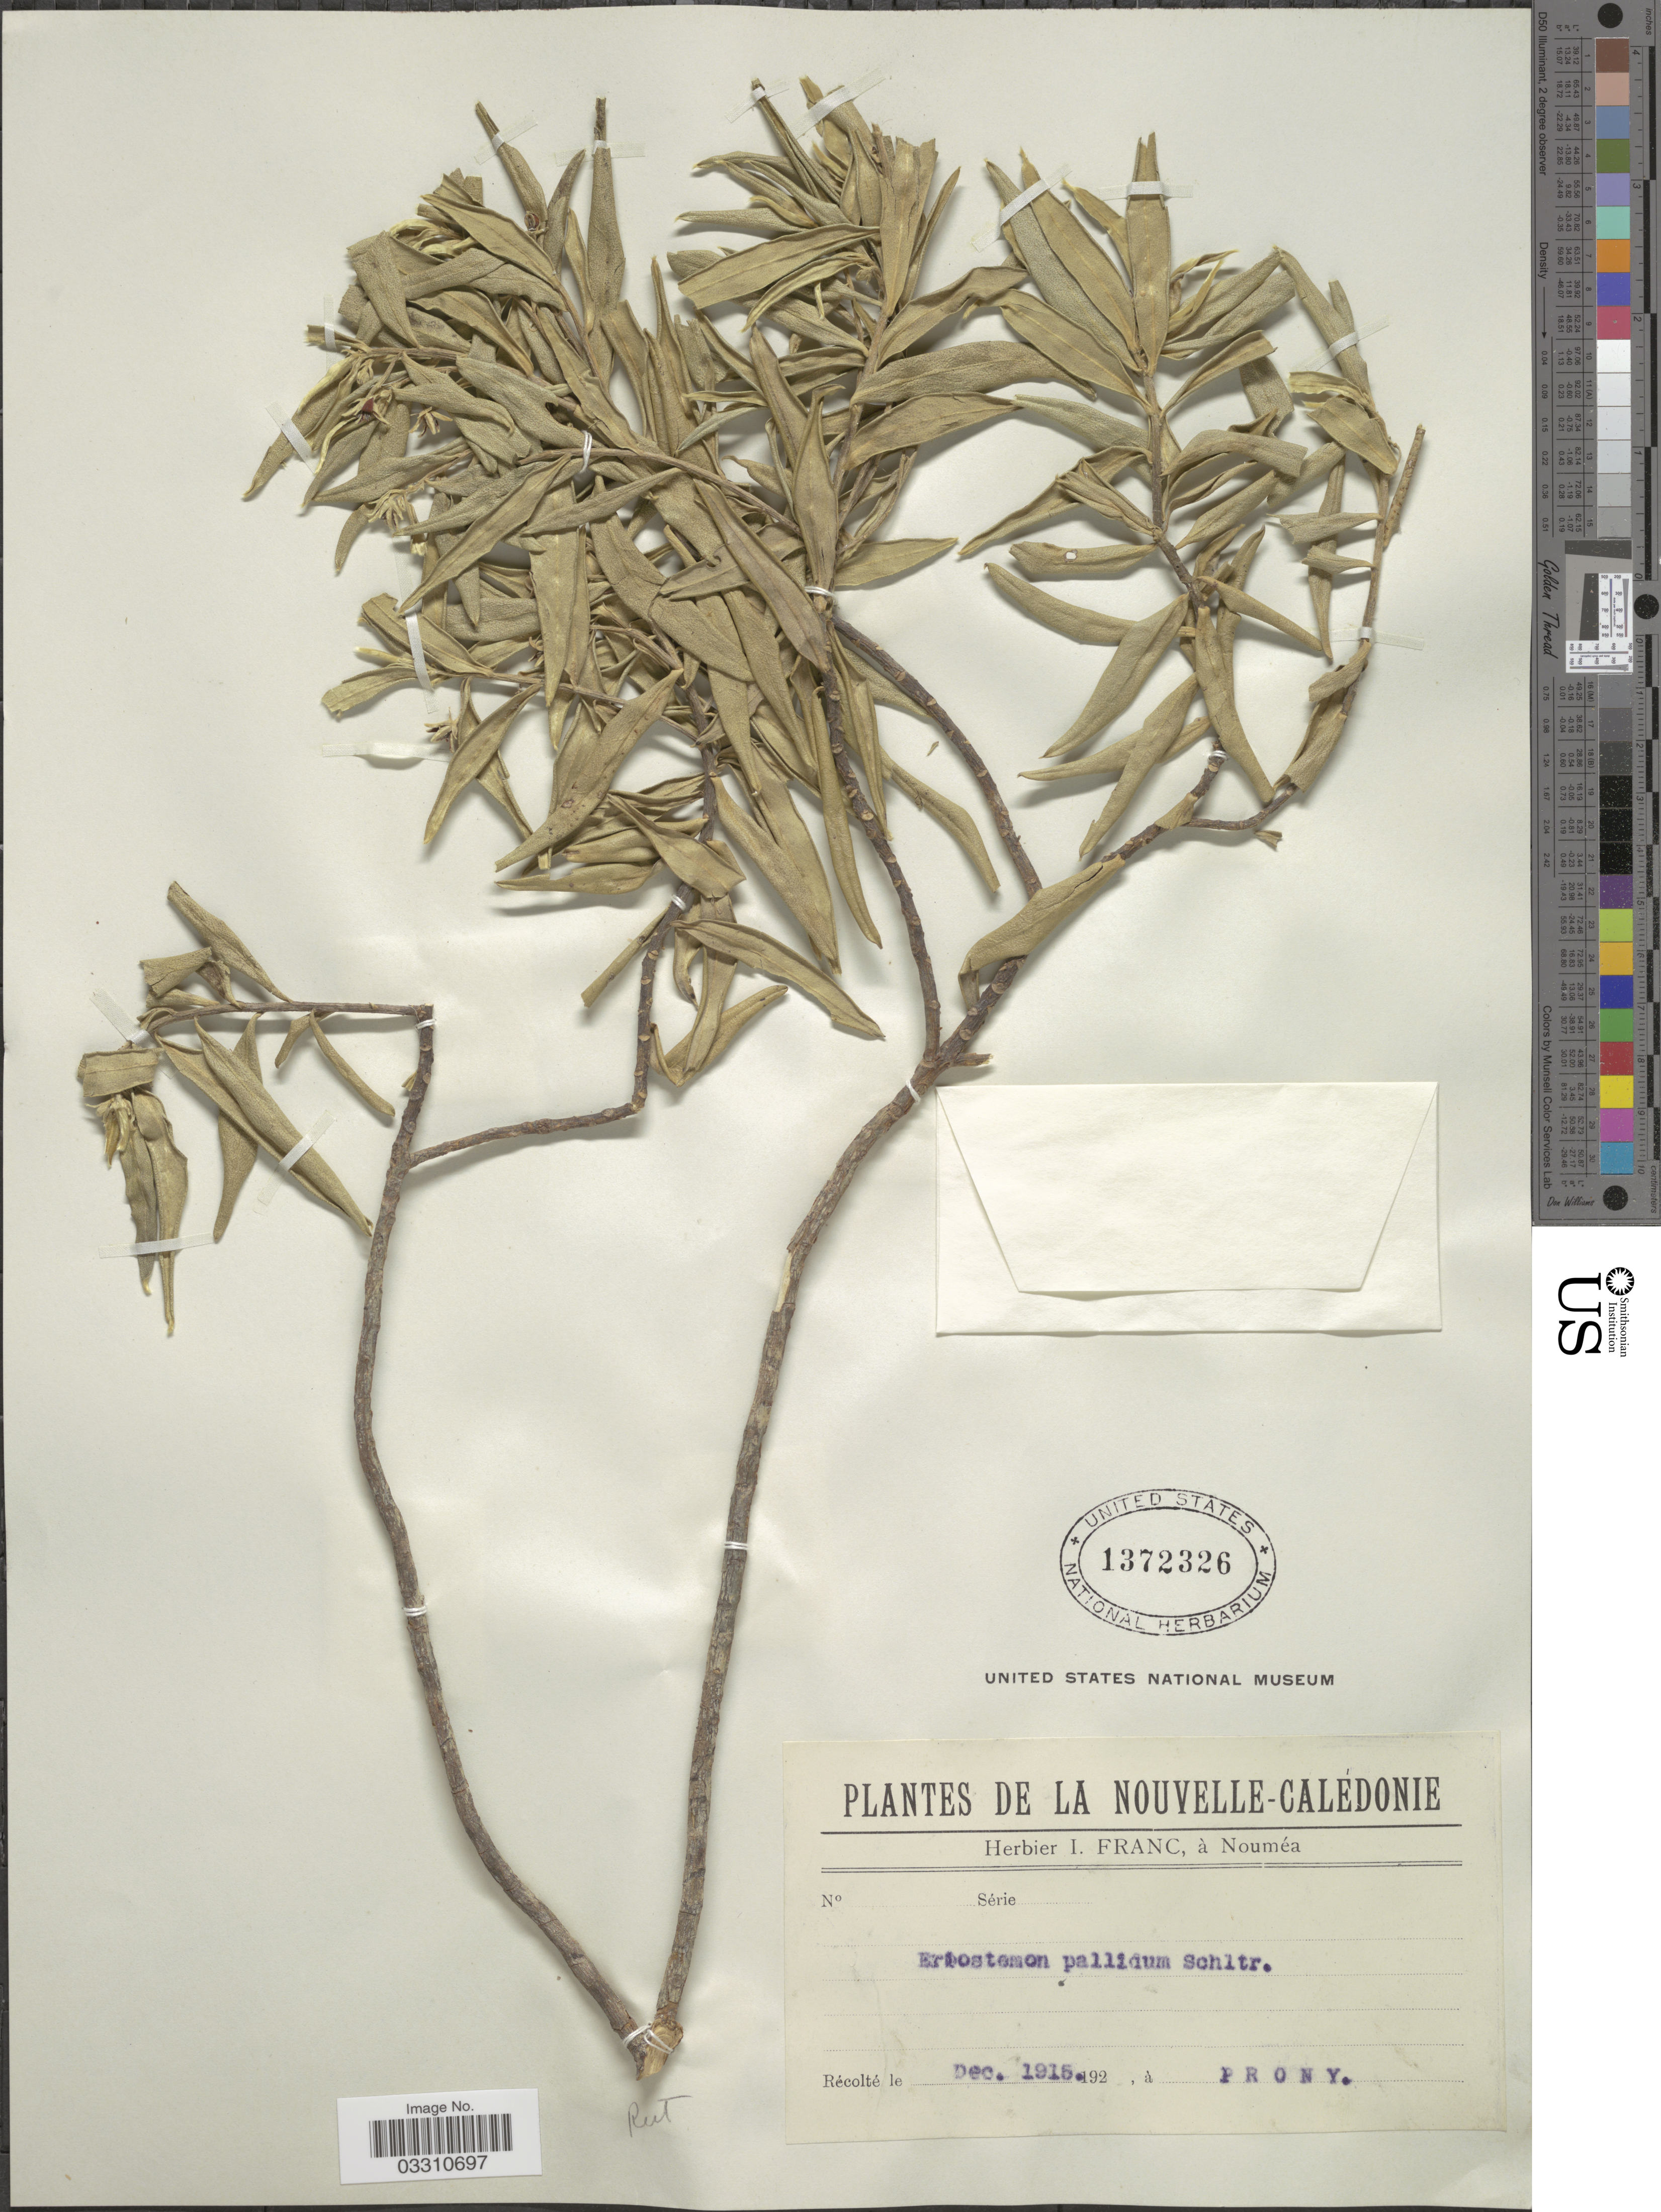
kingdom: Plantae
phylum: Tracheophyta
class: Magnoliopsida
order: Sapindales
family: Rutaceae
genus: Neoschmidia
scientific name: Neoschmidia pallida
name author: T.G. Hartley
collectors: ex herb. I. Franc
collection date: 1915-12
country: New Caledonia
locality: Nouvelle-Calédonie. Prony.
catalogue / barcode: US 1372326